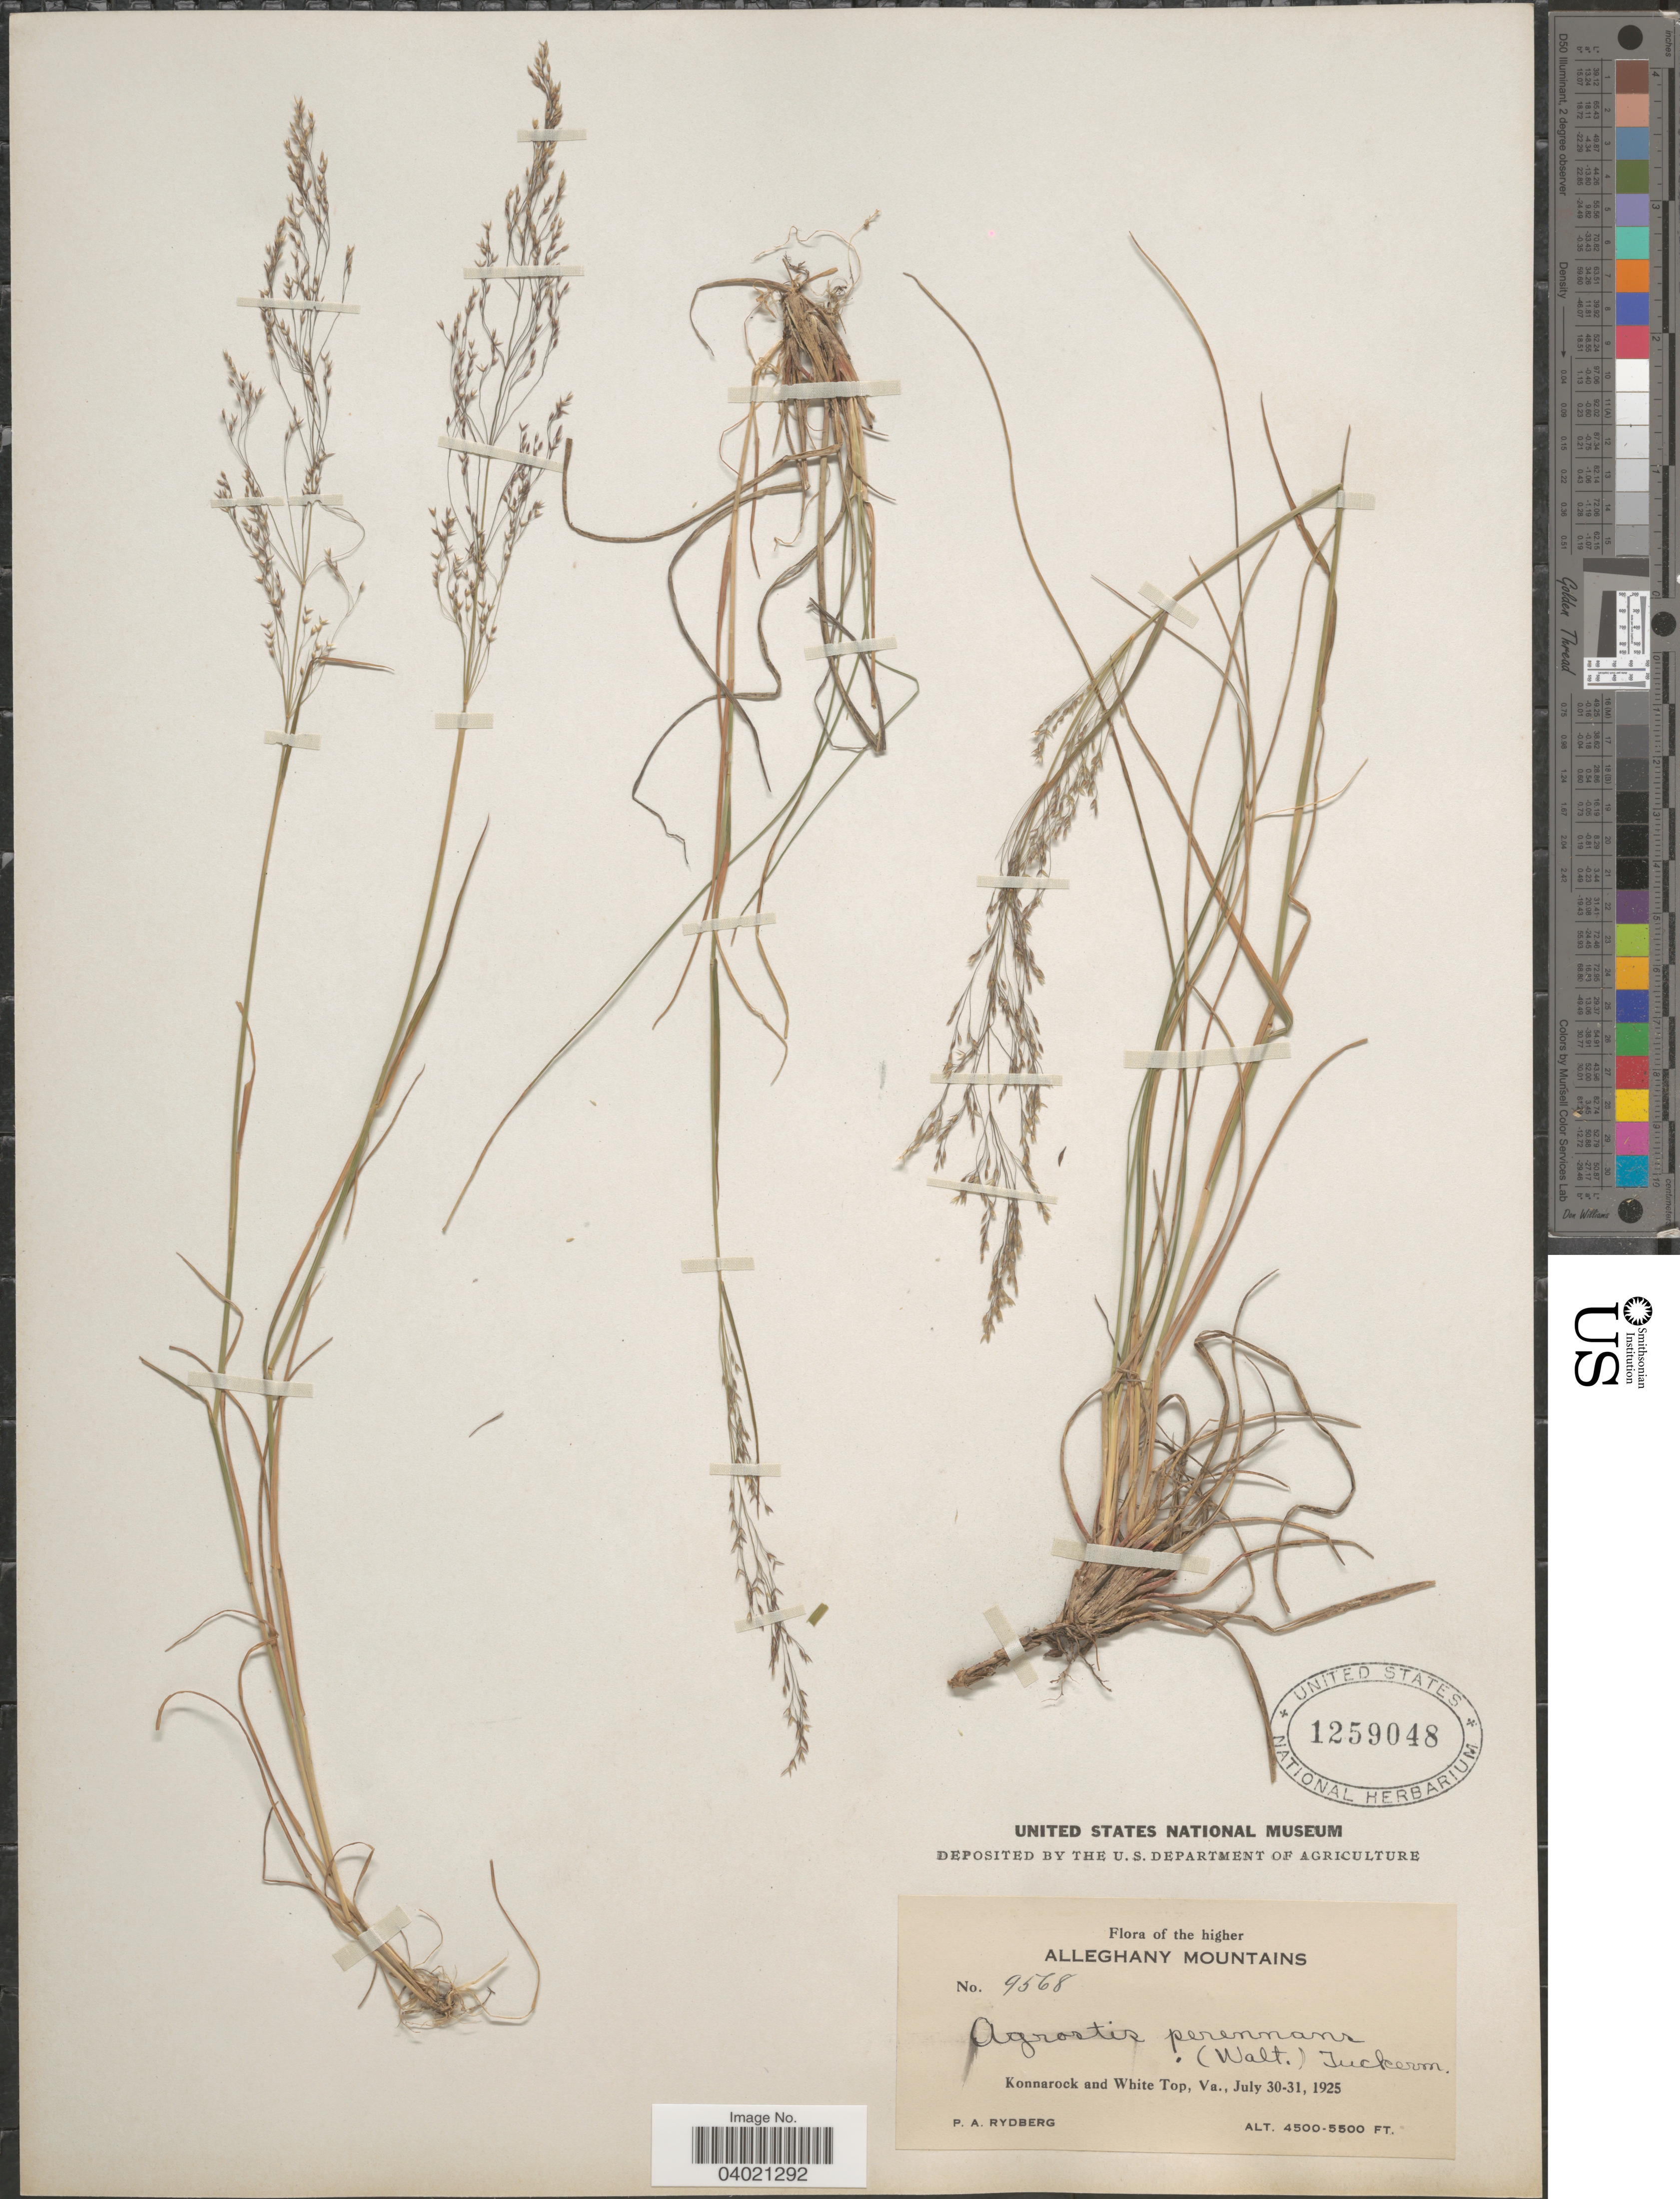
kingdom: Plantae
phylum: Tracheophyta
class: Liliopsida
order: Poales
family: Poaceae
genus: Agrostis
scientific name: Agrostis perennans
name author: (Walter) Tuck.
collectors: P. A. Rydberg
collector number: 9568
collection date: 1925-07-30/1925-07-31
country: United States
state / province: Virginia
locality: Alleghany Mountains. Konnarock and White Top.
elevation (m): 1372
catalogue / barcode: US 1259048